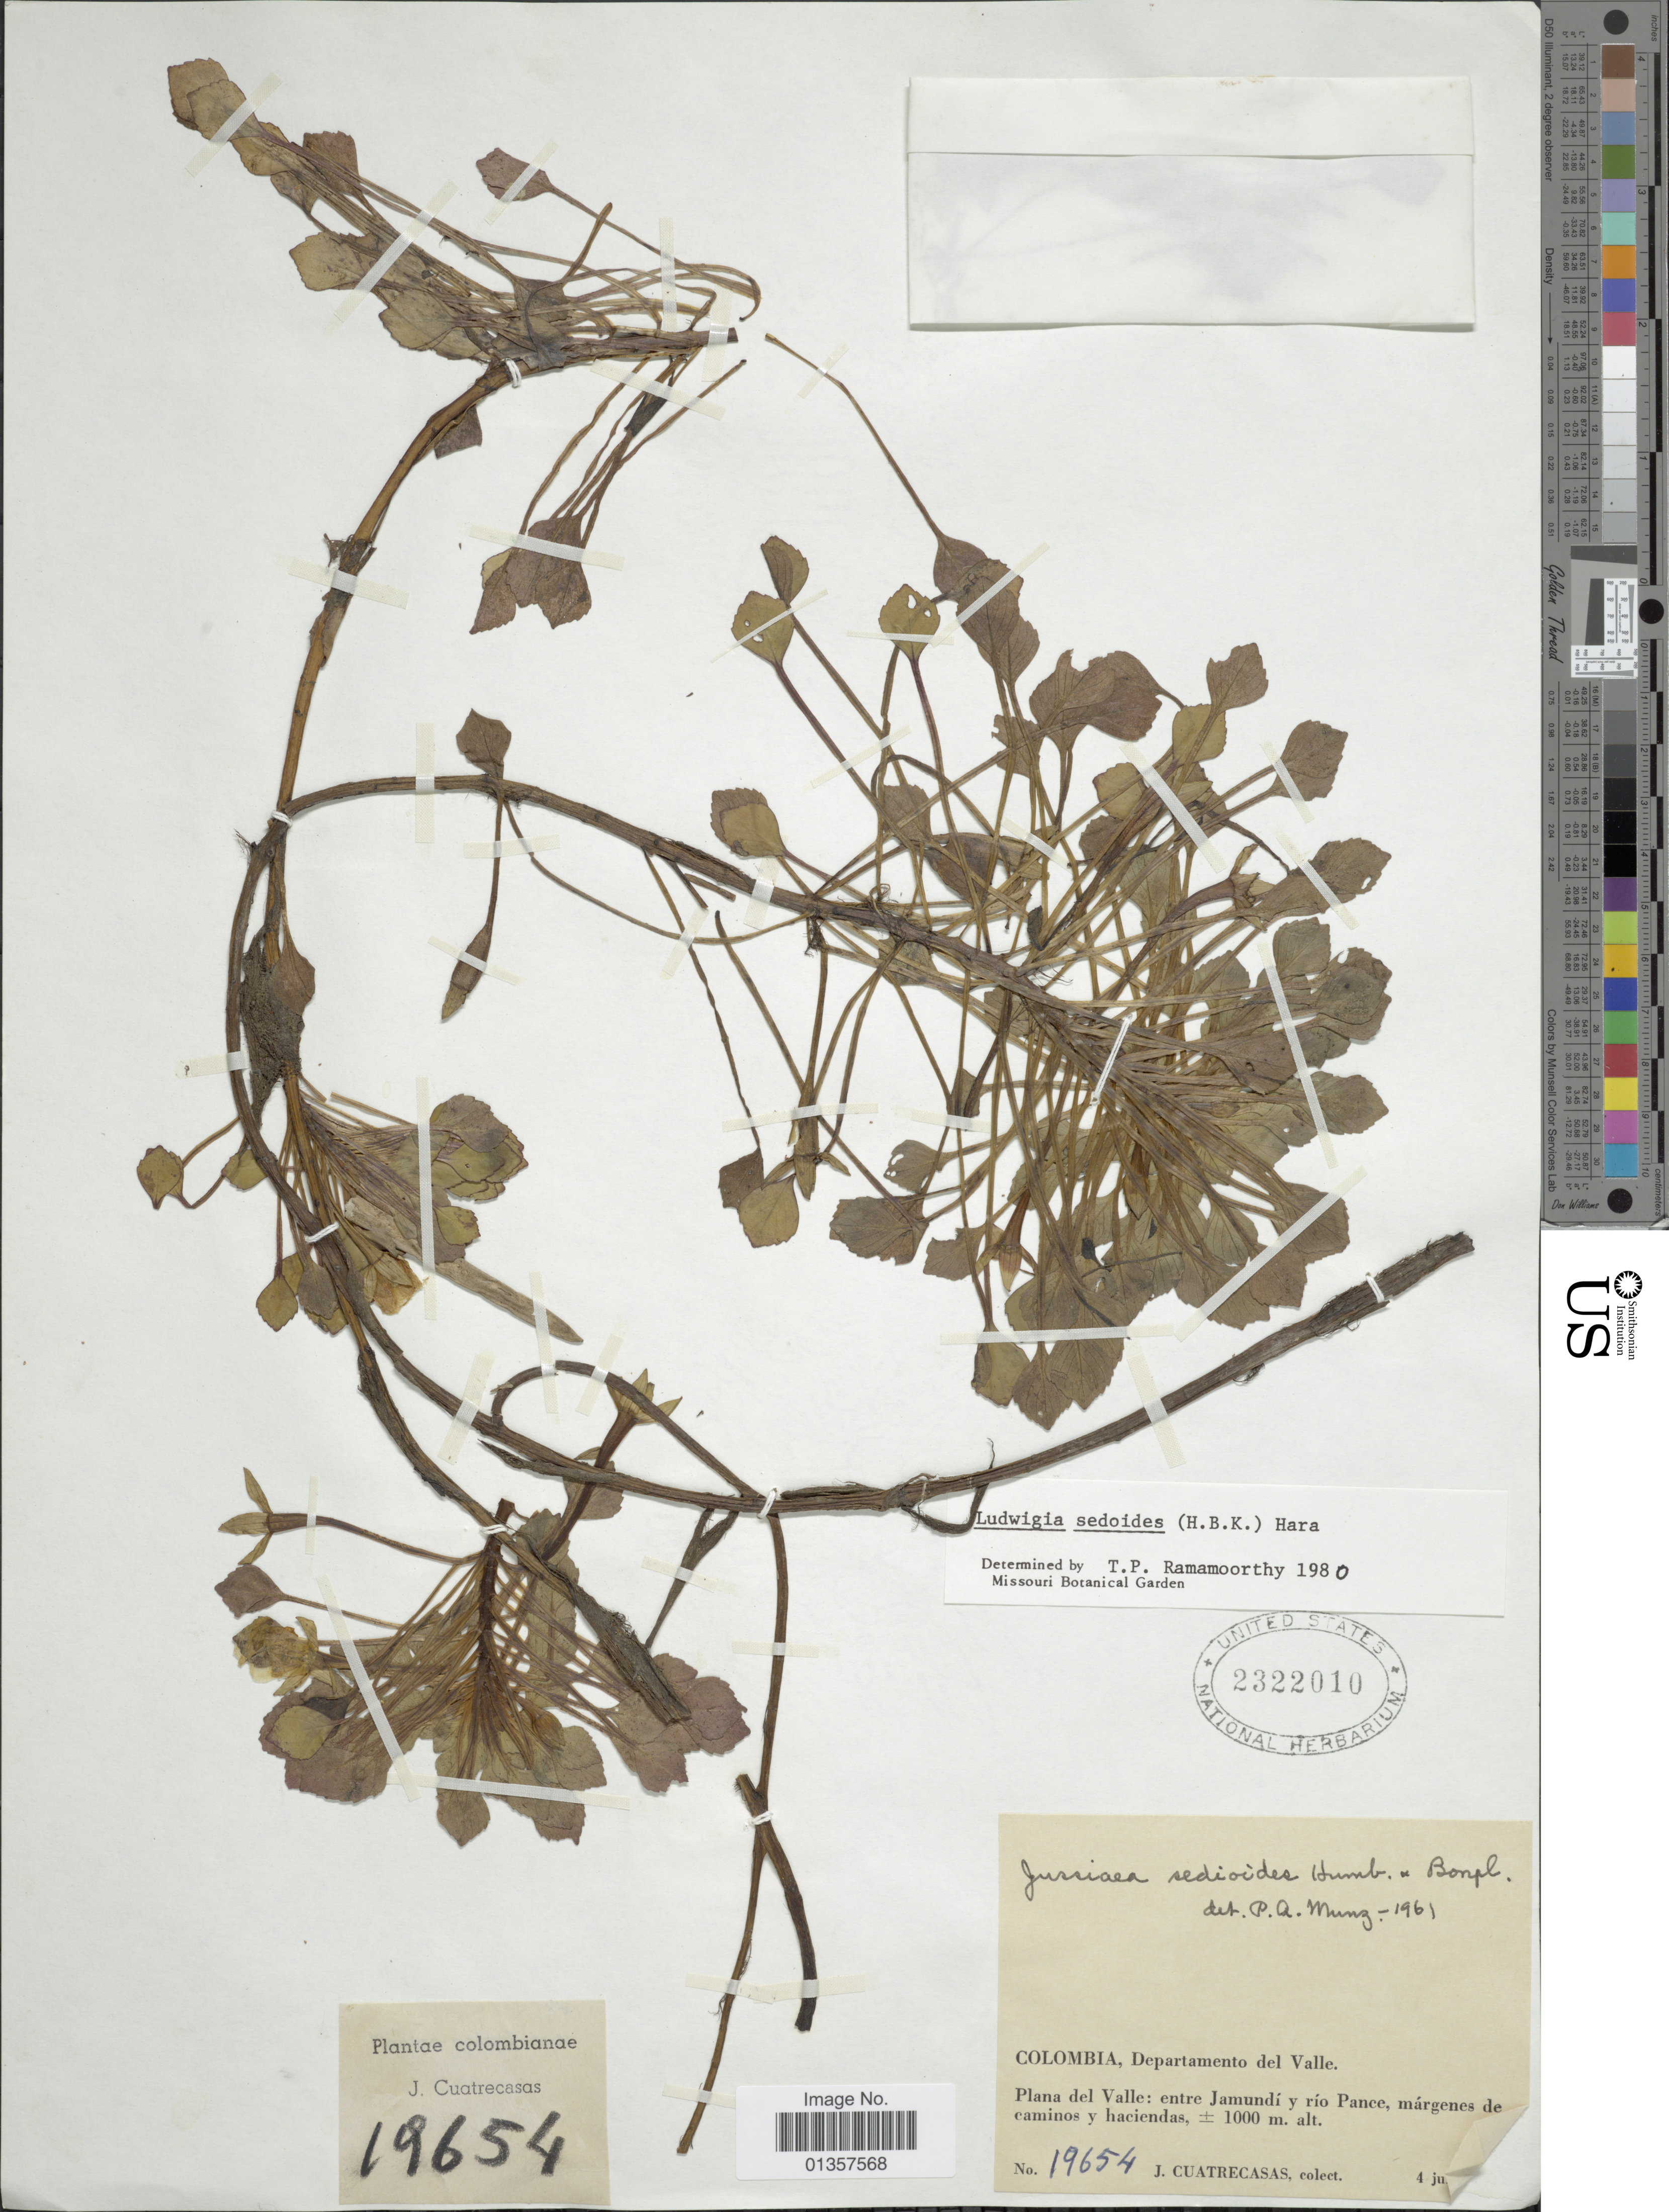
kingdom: Plantae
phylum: Tracheophyta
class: Magnoliopsida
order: Myrtales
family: Onagraceae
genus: Ludwigia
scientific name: Ludwigia sedoides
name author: (Humb. & Bonpl.) H. Hara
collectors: J. Cuatrecasas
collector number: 19654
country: Colombia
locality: Departamento del Valle. Plana del Valle: entre Jamundí y río Pance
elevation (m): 1000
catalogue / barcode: US 23221010